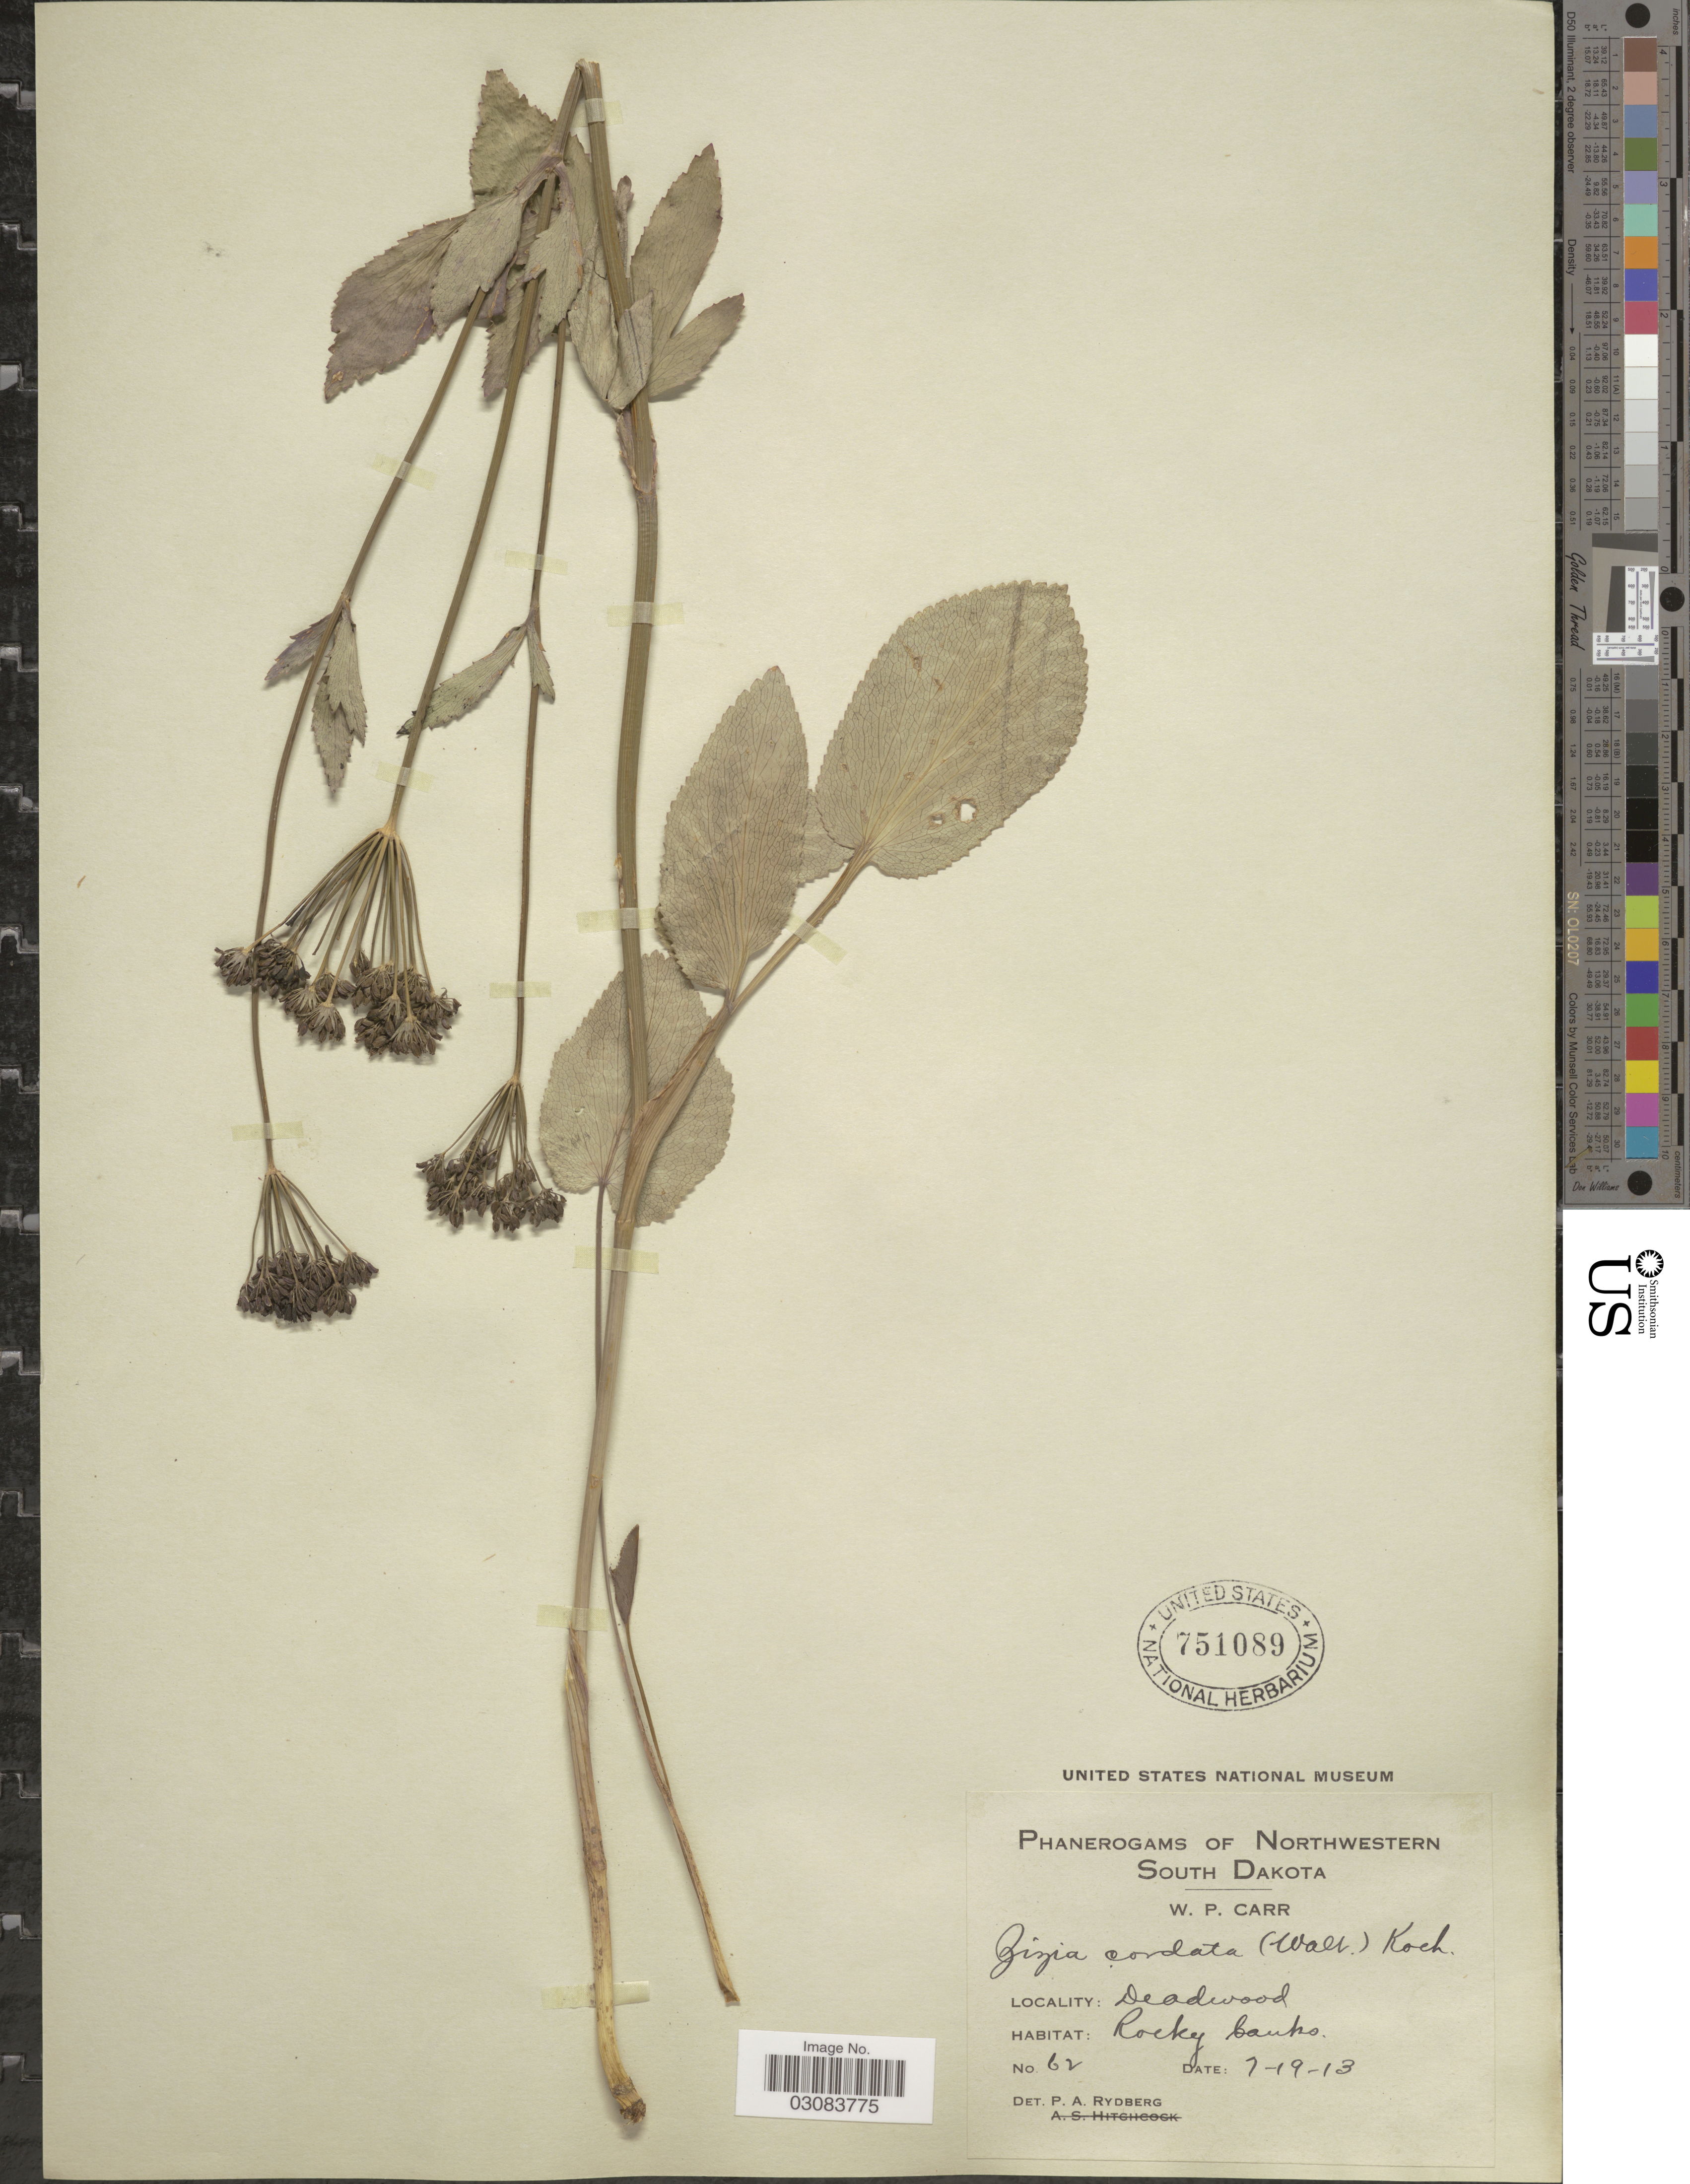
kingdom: Plantae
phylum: Tracheophyta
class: Magnoliopsida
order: Apiales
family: Apiaceae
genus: Zizia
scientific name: Zizia aptera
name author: (A. Gray) Fernald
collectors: W. Carr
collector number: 62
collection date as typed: Transcribed d/m/y: 19/7/13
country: United States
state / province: South Dakota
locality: Northwestern South Dakota. Deadwood.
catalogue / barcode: US 751089